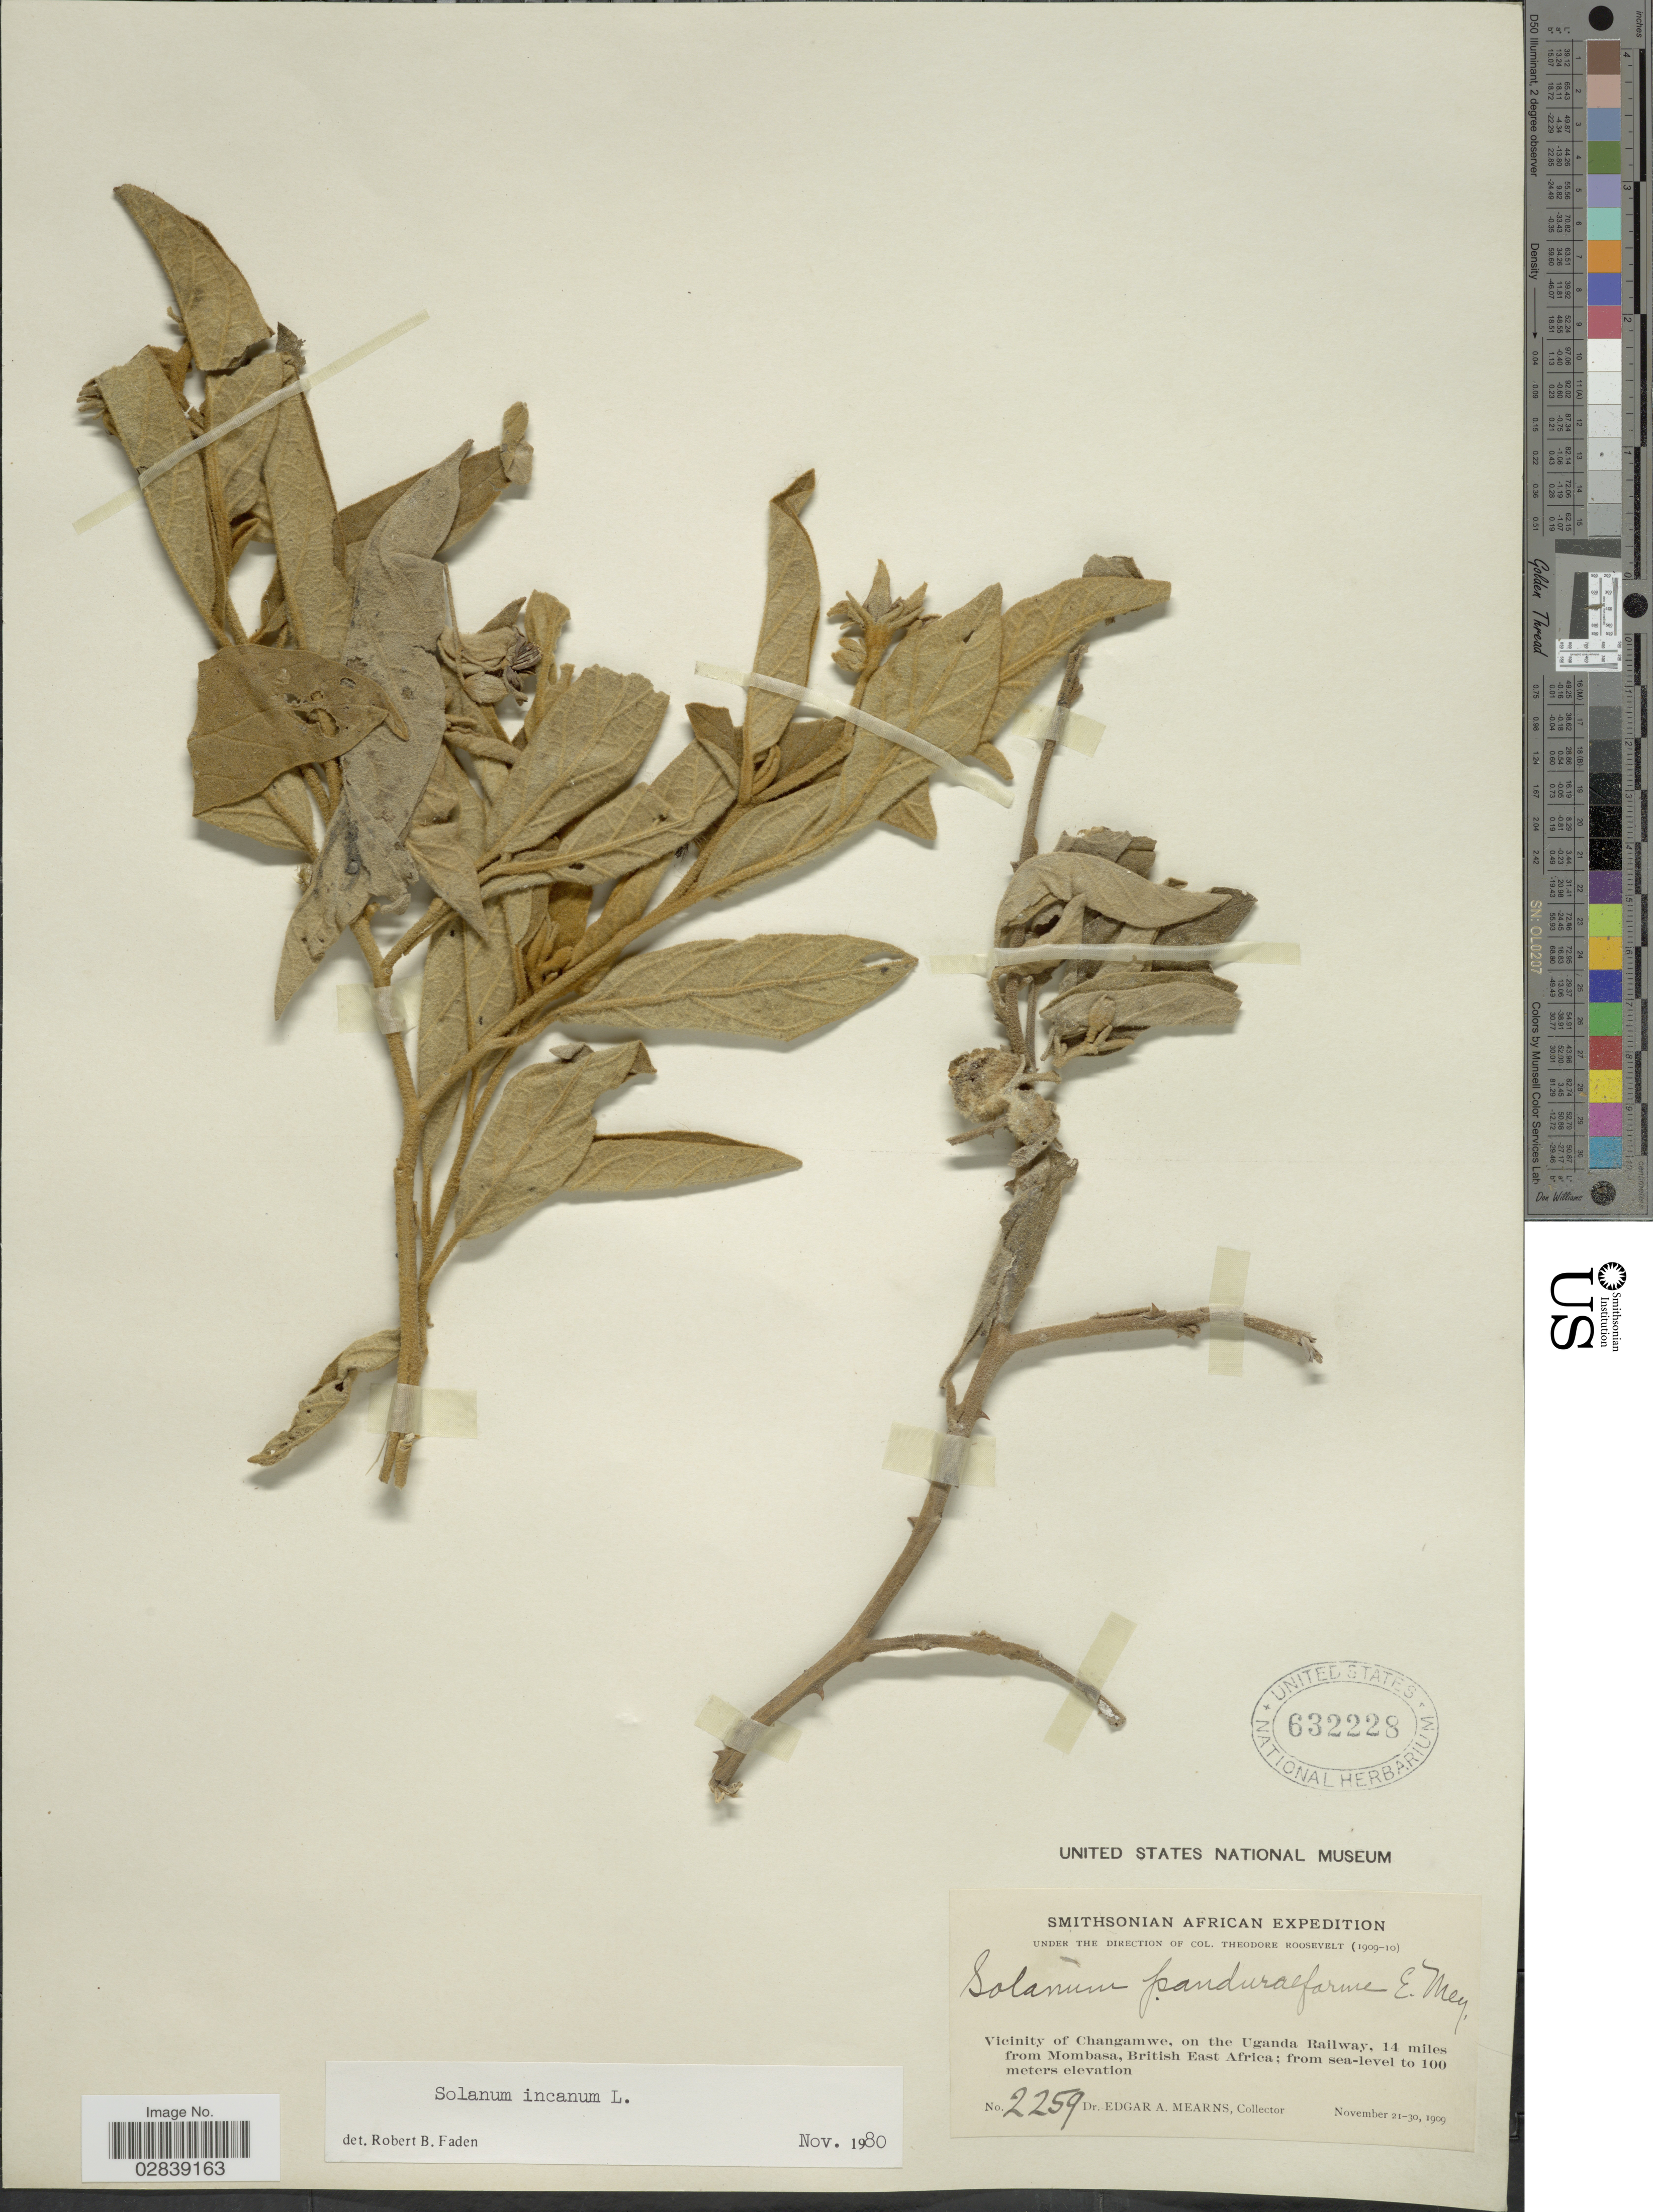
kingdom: Plantae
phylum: Tracheophyta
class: Magnoliopsida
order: Solanales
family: Solanaceae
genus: Solanum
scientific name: Solanum incanum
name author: L.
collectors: E. A. Mearns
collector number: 2259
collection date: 1909-11-21/1909-11-30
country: Kenya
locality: Vicinity of Changamwe, on the Uganda Railway, 14 miles from Mombasa, British East Africa.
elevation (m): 0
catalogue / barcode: US 632228